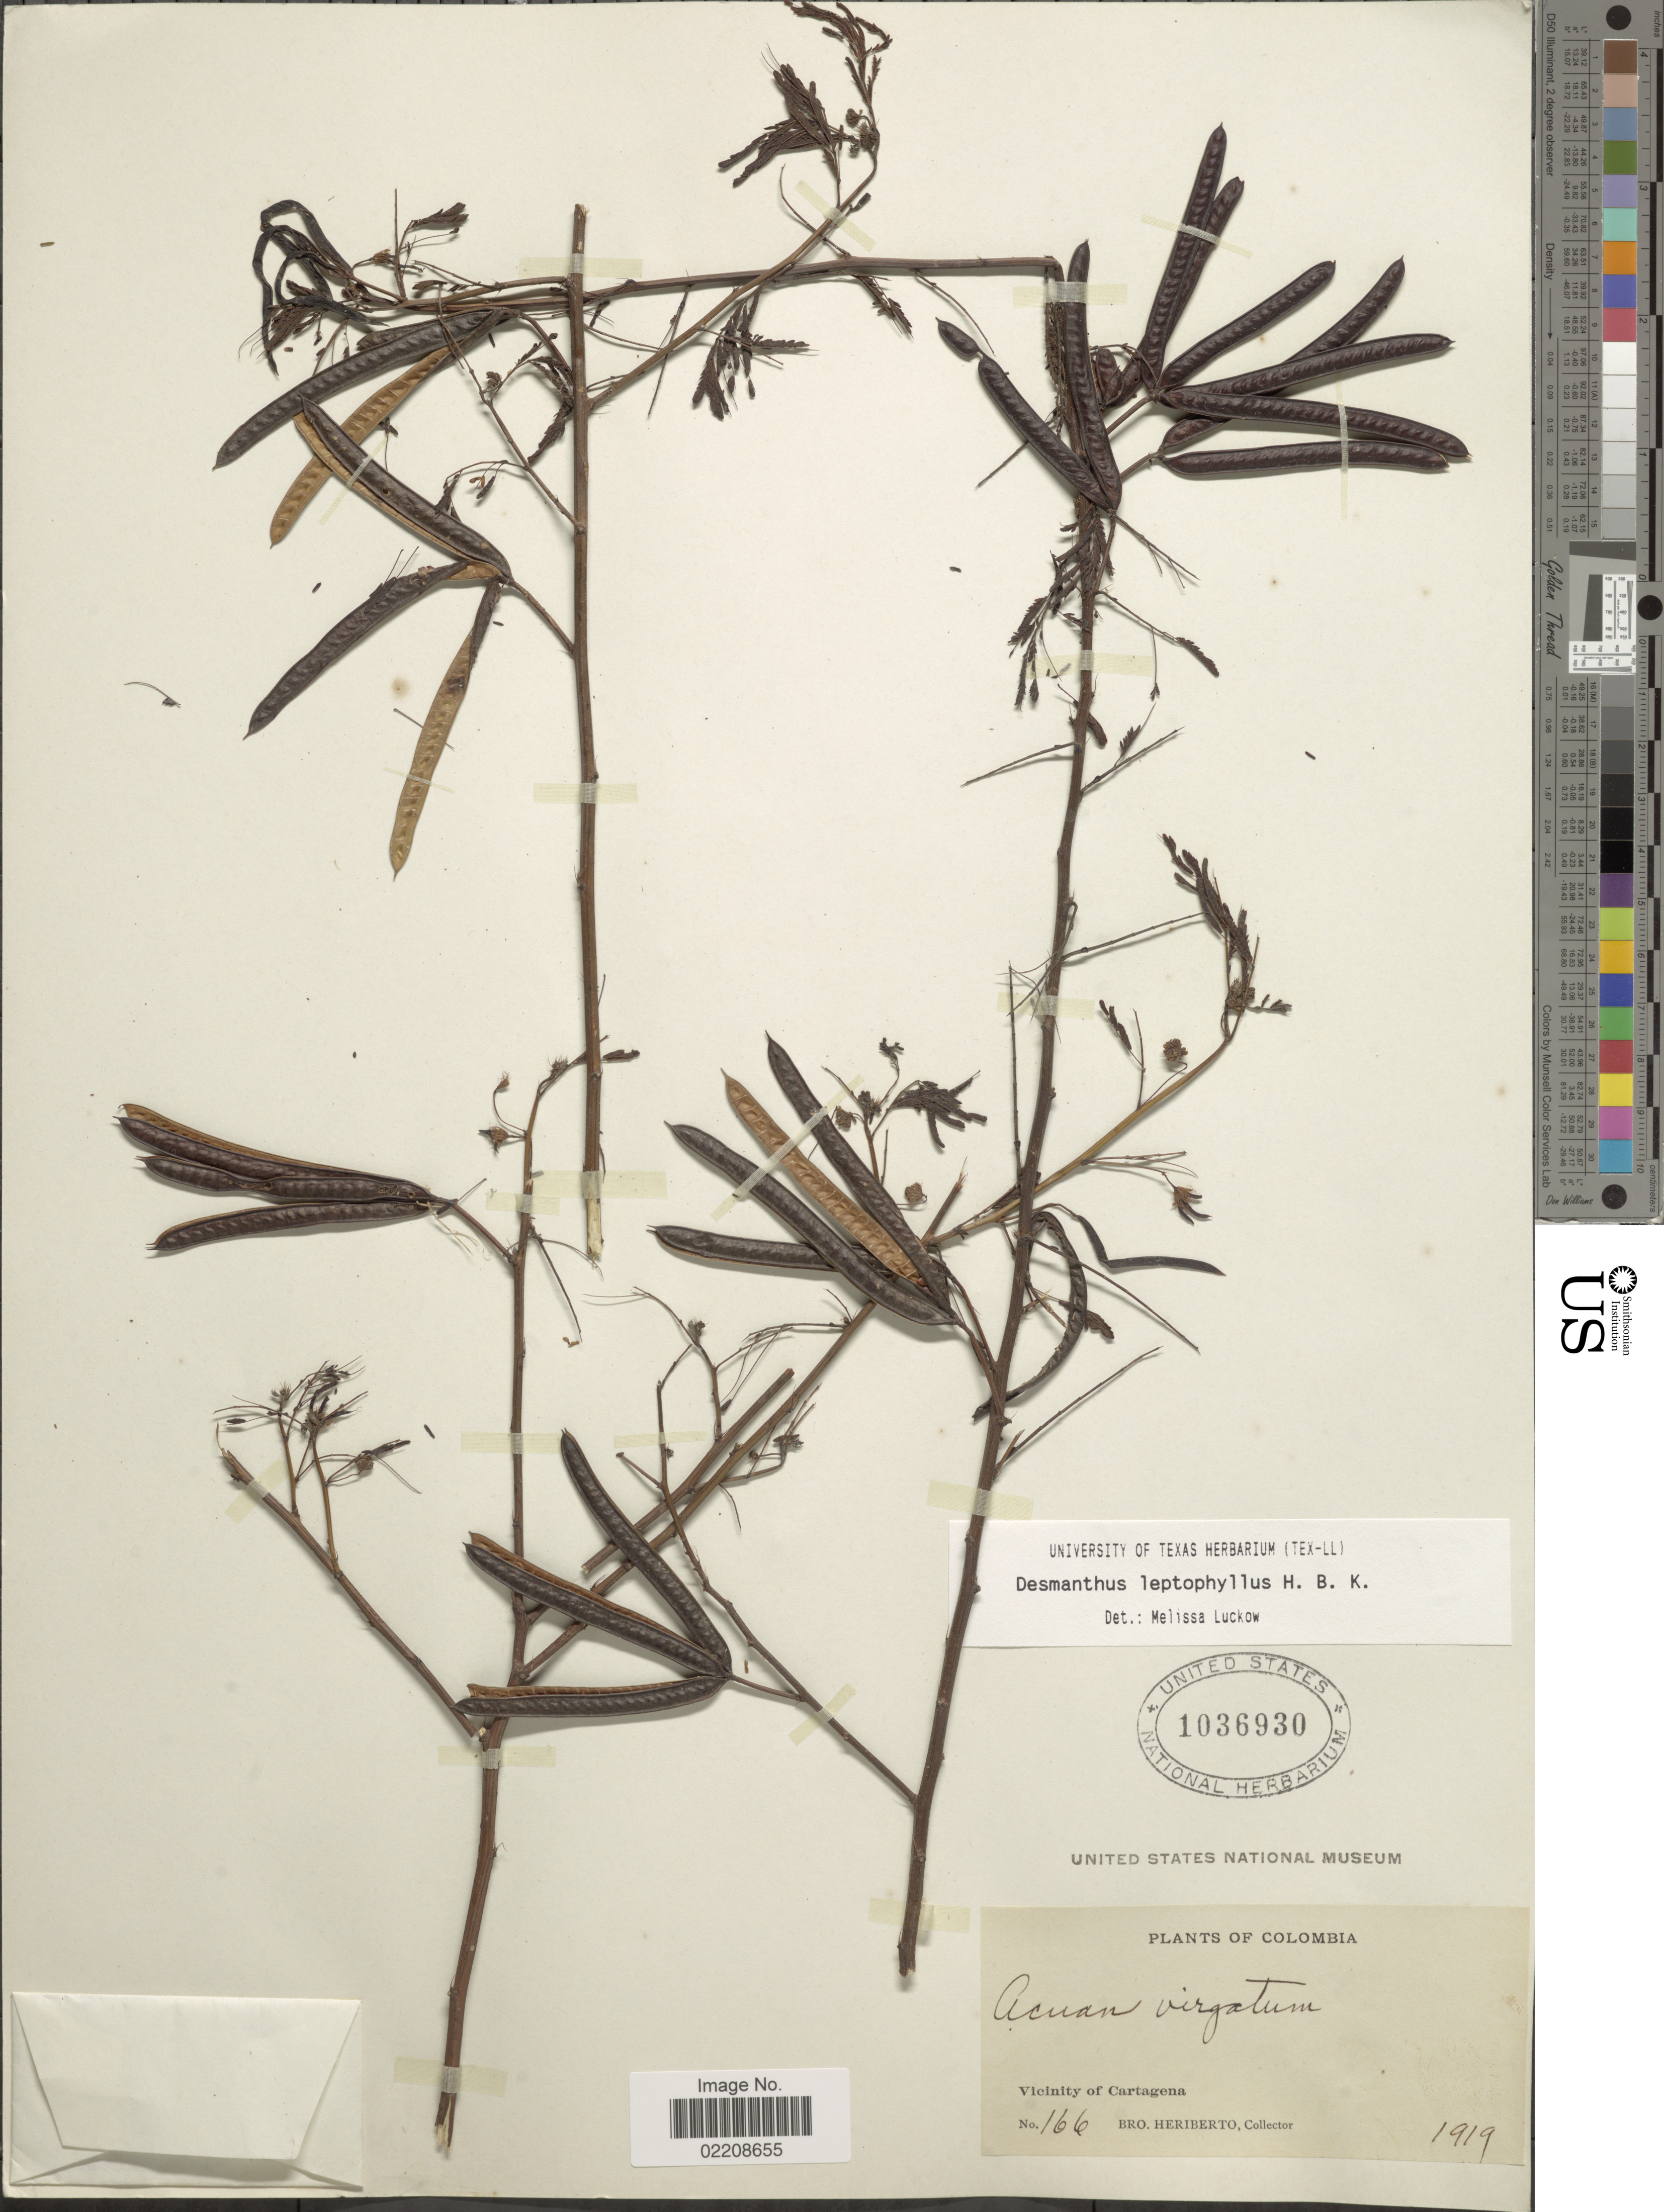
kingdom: Plantae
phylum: Tracheophyta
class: Magnoliopsida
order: Fabales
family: Fabaceae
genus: Desmanthus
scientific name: Desmanthus leptophyllus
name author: Kunth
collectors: B. Heriberto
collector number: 166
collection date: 1919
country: Colombia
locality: Vicinity of Cartagena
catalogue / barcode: US 1036930